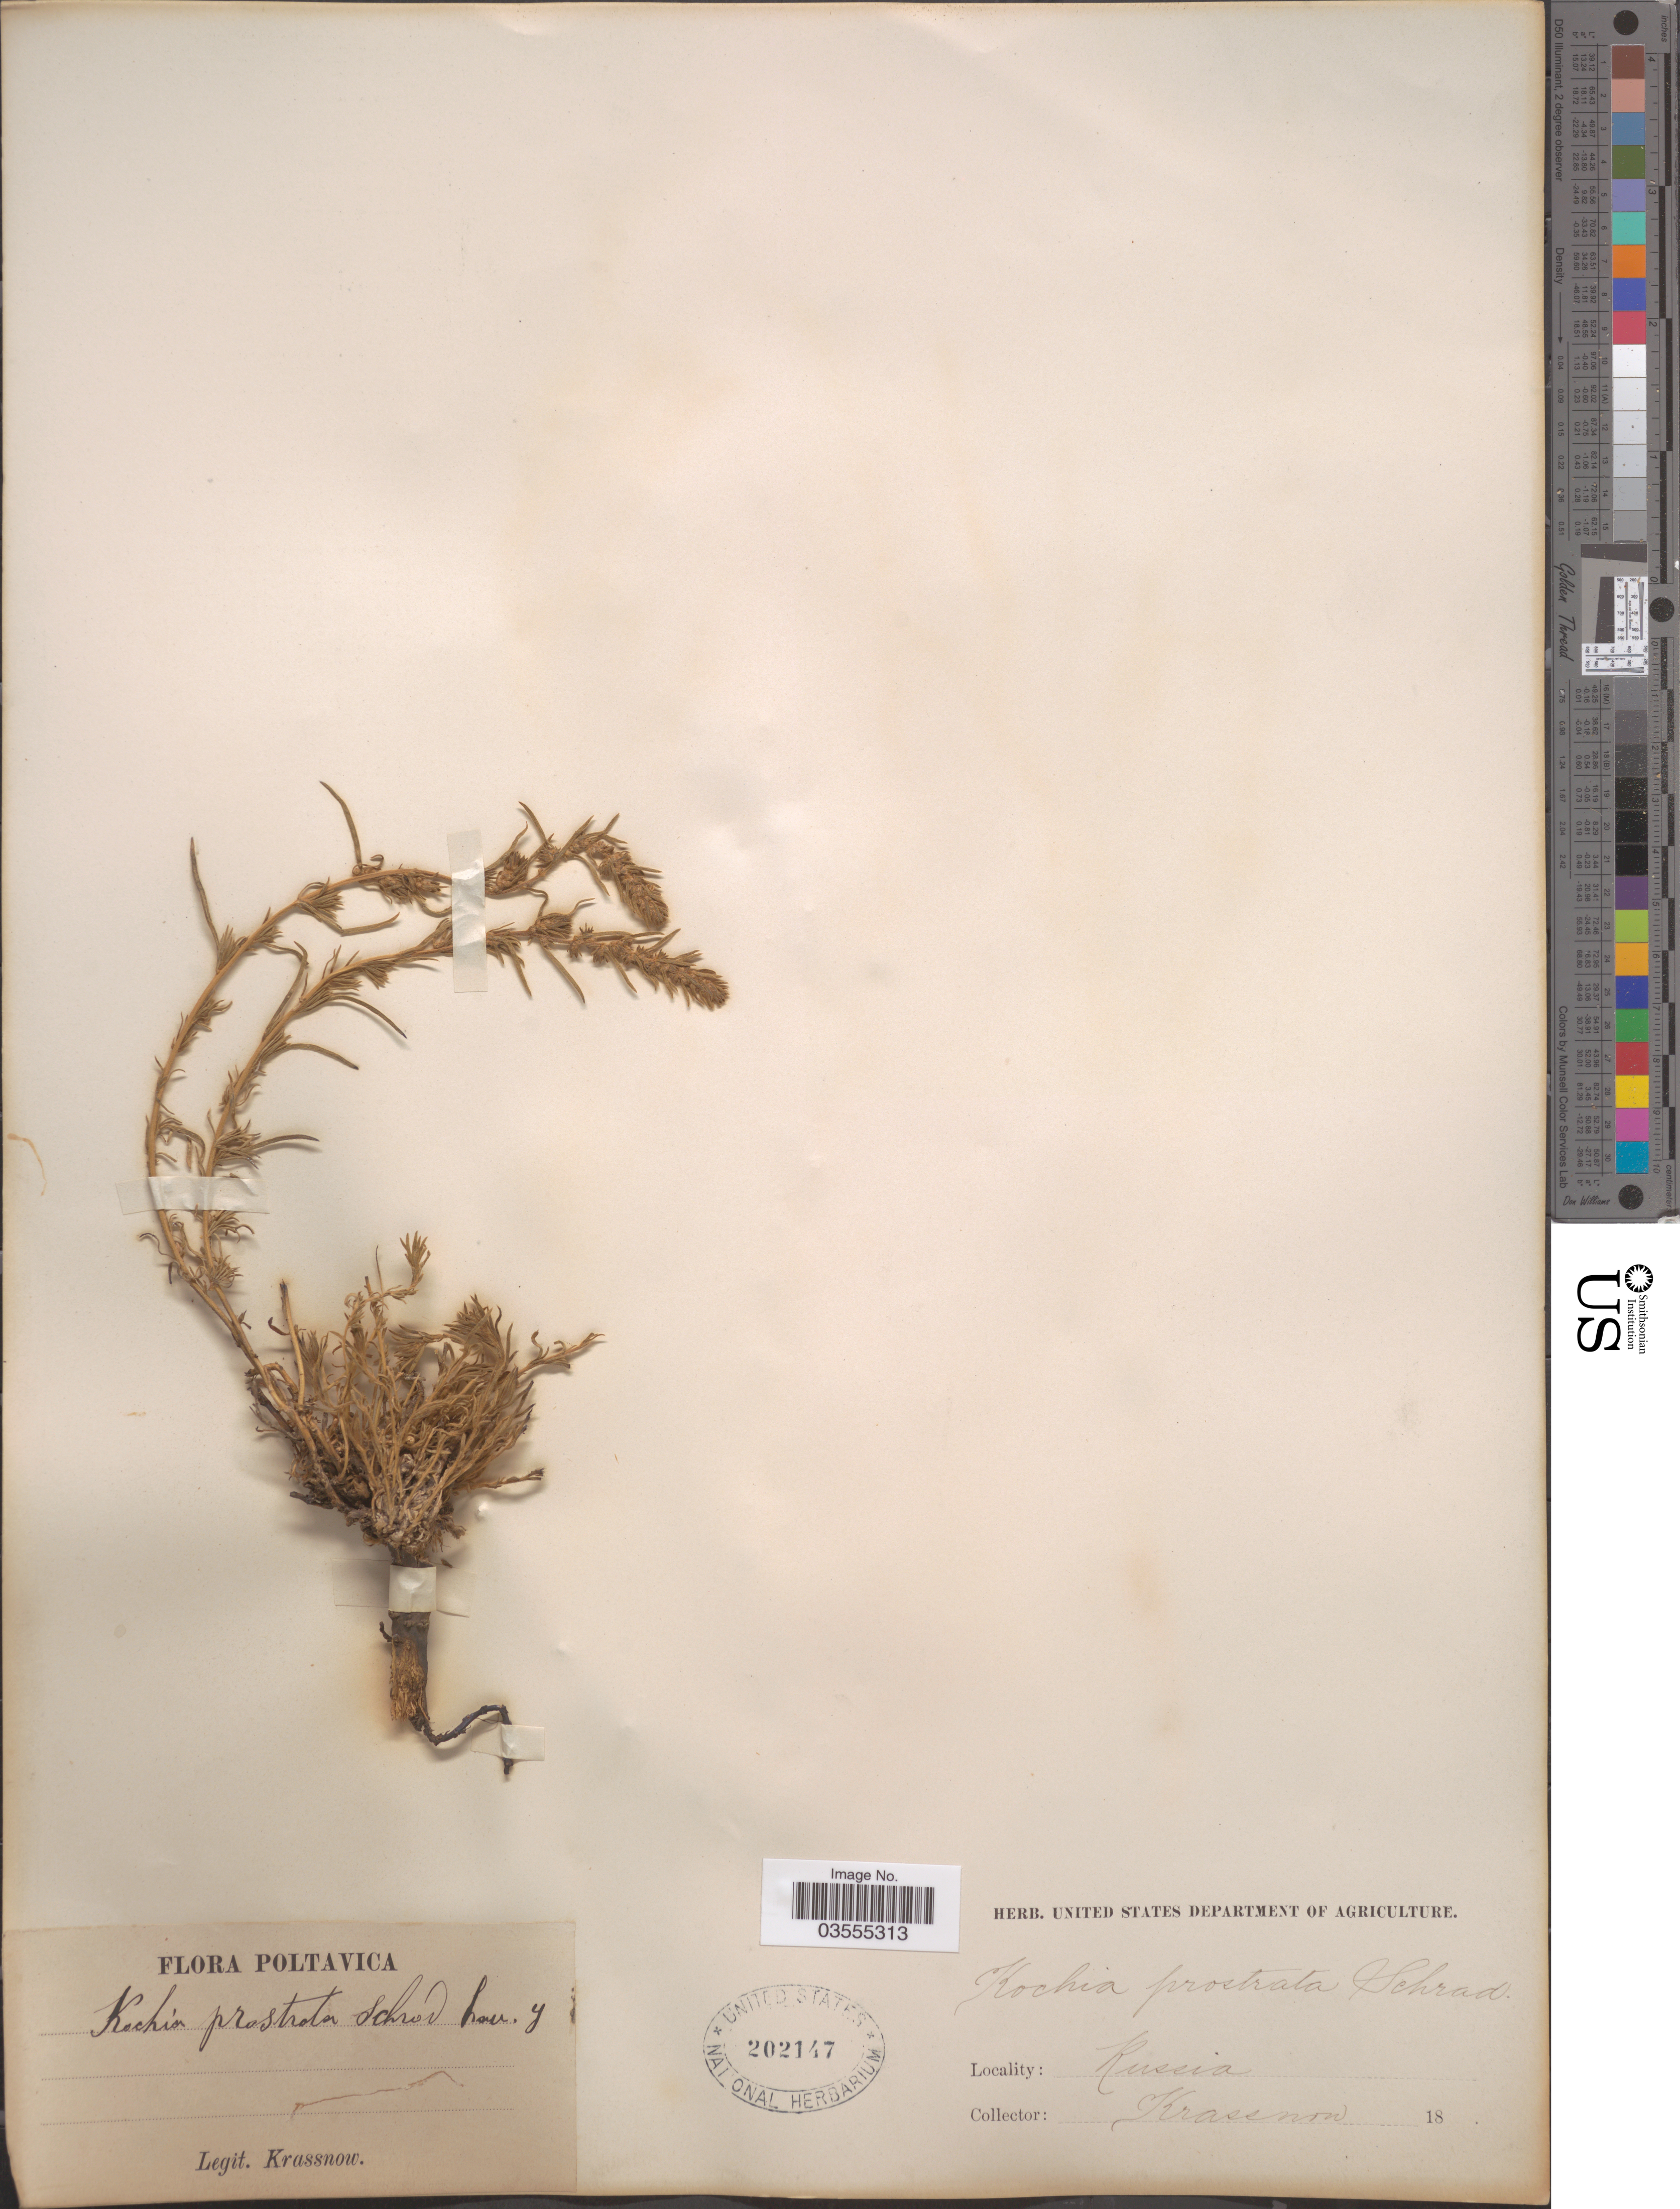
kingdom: Plantae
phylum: Tracheophyta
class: Magnoliopsida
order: Caryophyllales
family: Amaranthaceae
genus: Bassia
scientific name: Bassia prostrata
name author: (L.) Beck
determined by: U.S. National Herbarium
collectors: -. Krassnow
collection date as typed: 18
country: Ukraine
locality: Poltavica. Russia.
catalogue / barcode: US 202147